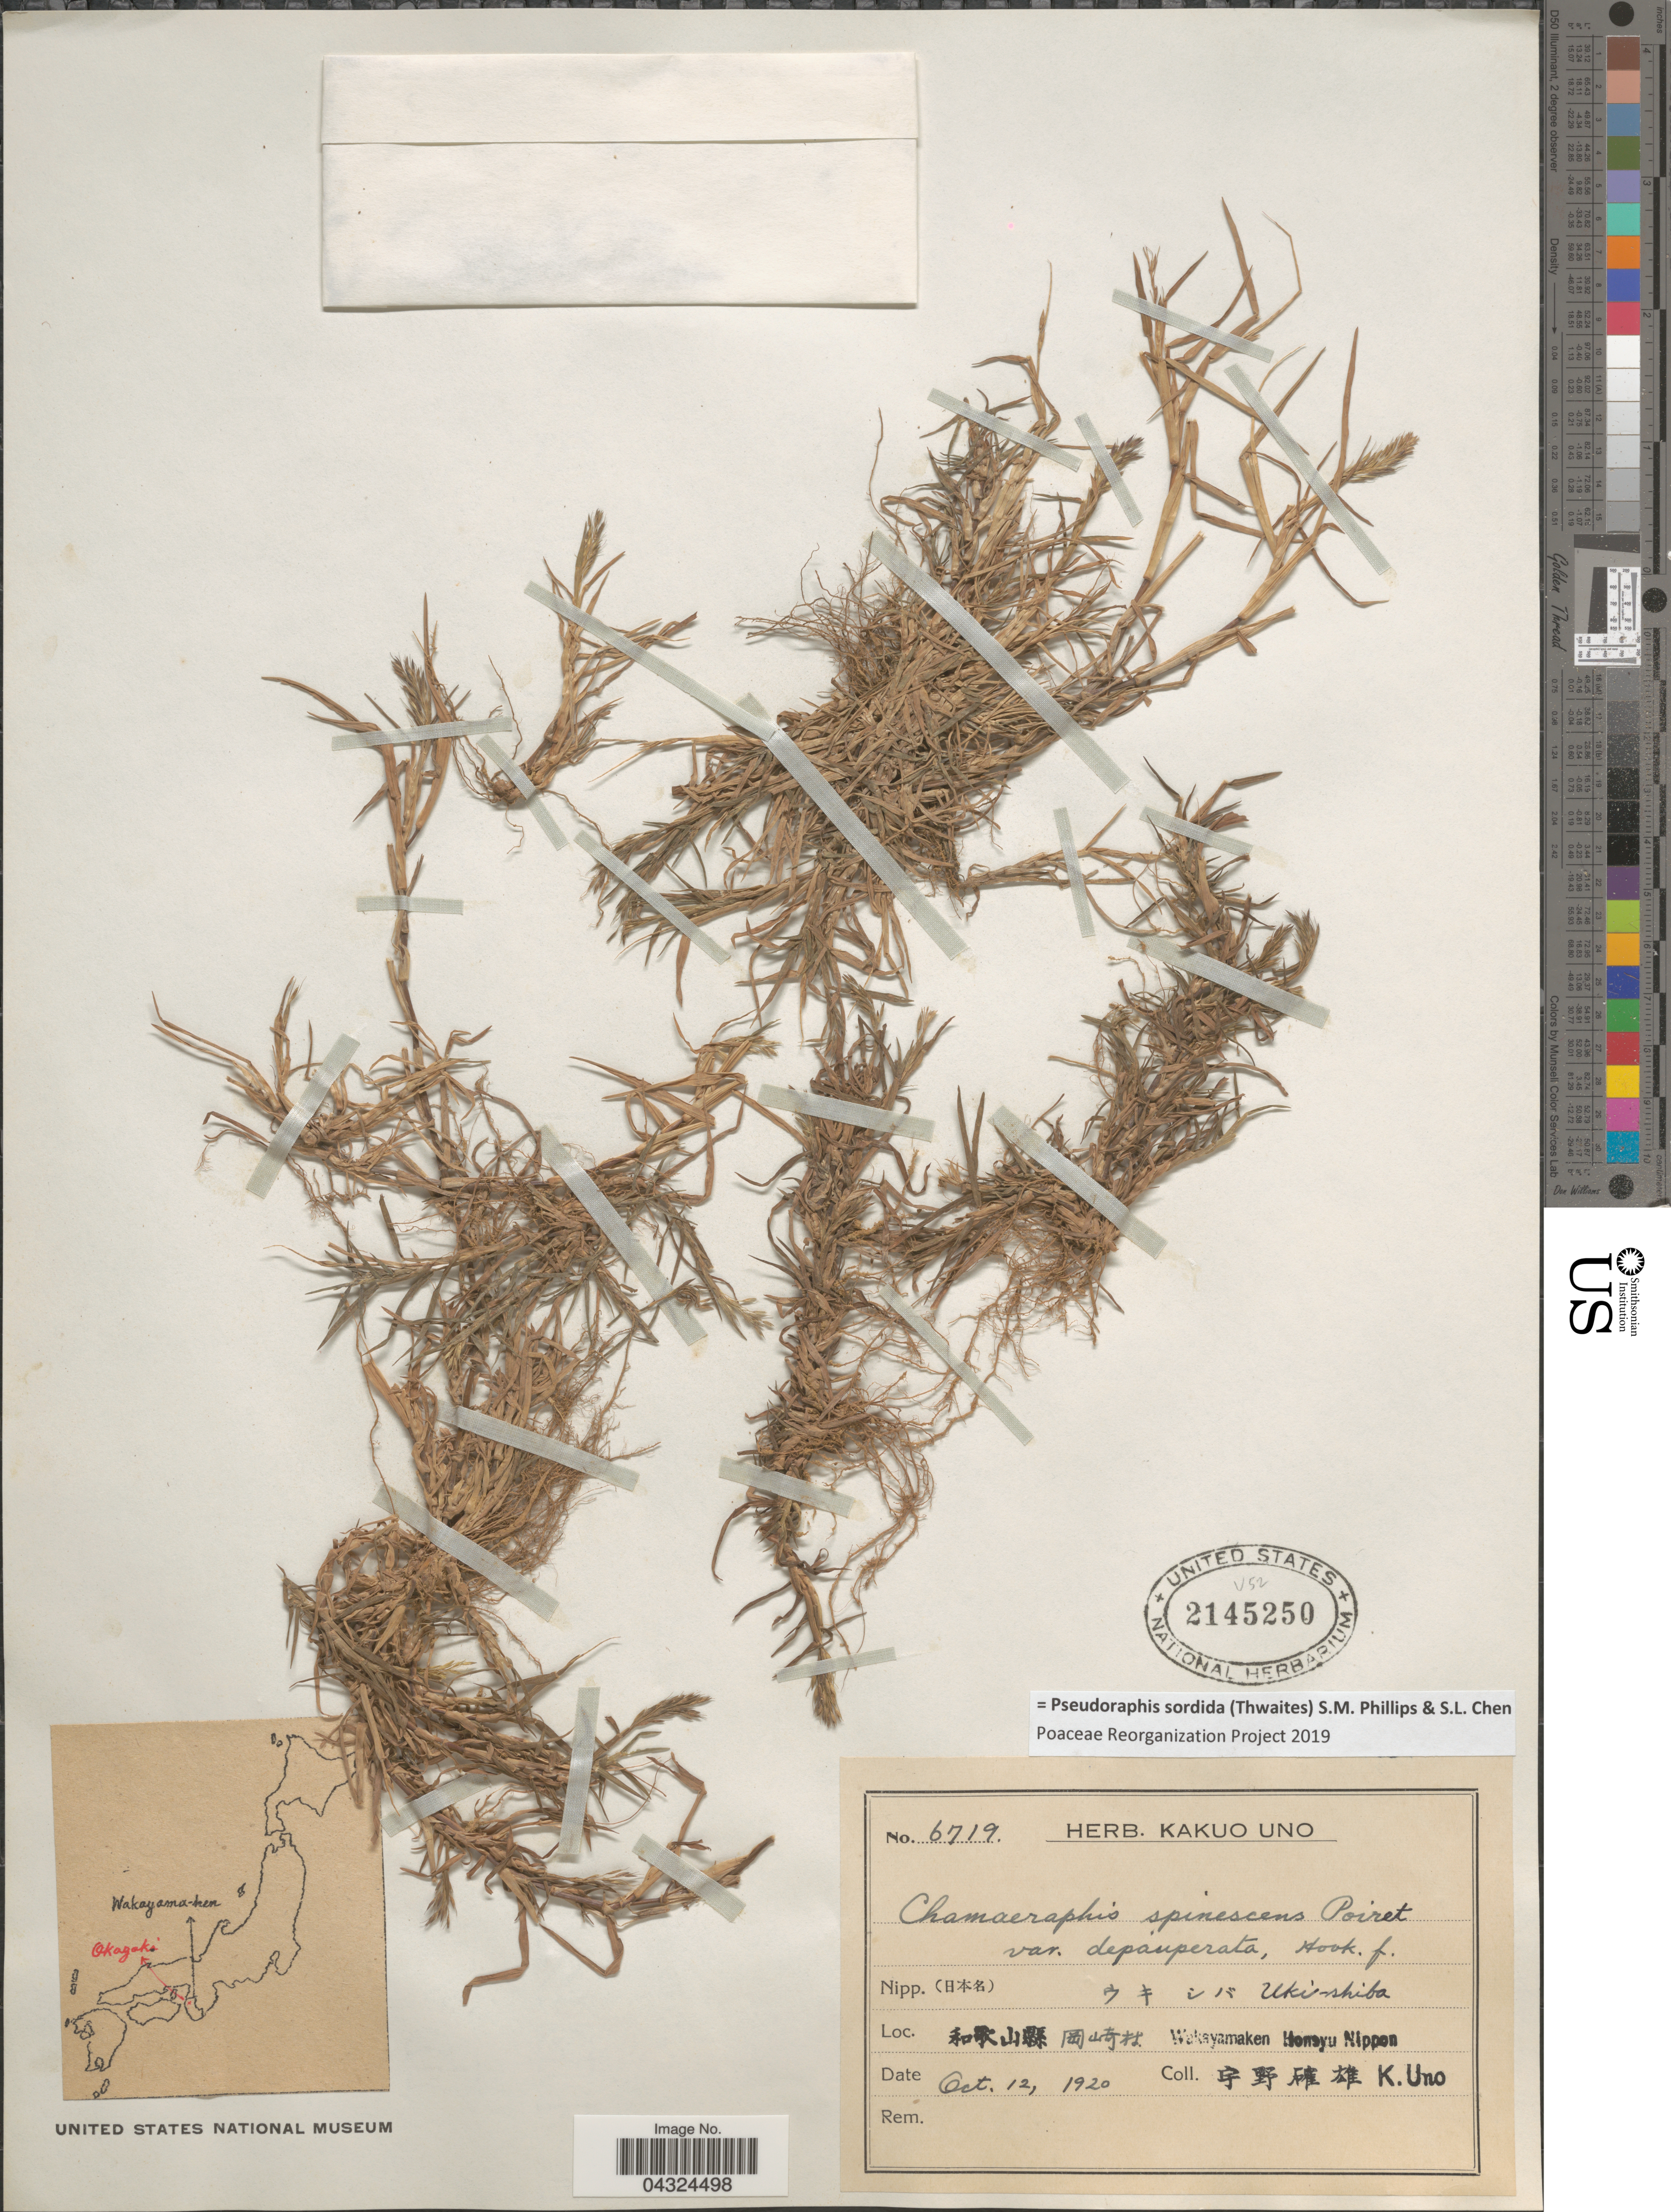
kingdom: Plantae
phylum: Tracheophyta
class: Liliopsida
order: Poales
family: Poaceae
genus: Pseudoraphis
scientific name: Pseudoraphis sordida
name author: (Thwaites) S.M. Phillips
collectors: K. Uno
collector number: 6719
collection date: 1920-10-12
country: Japan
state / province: Wakayama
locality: X Wakayamaken Honsyu Nippon.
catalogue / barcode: US 2145250